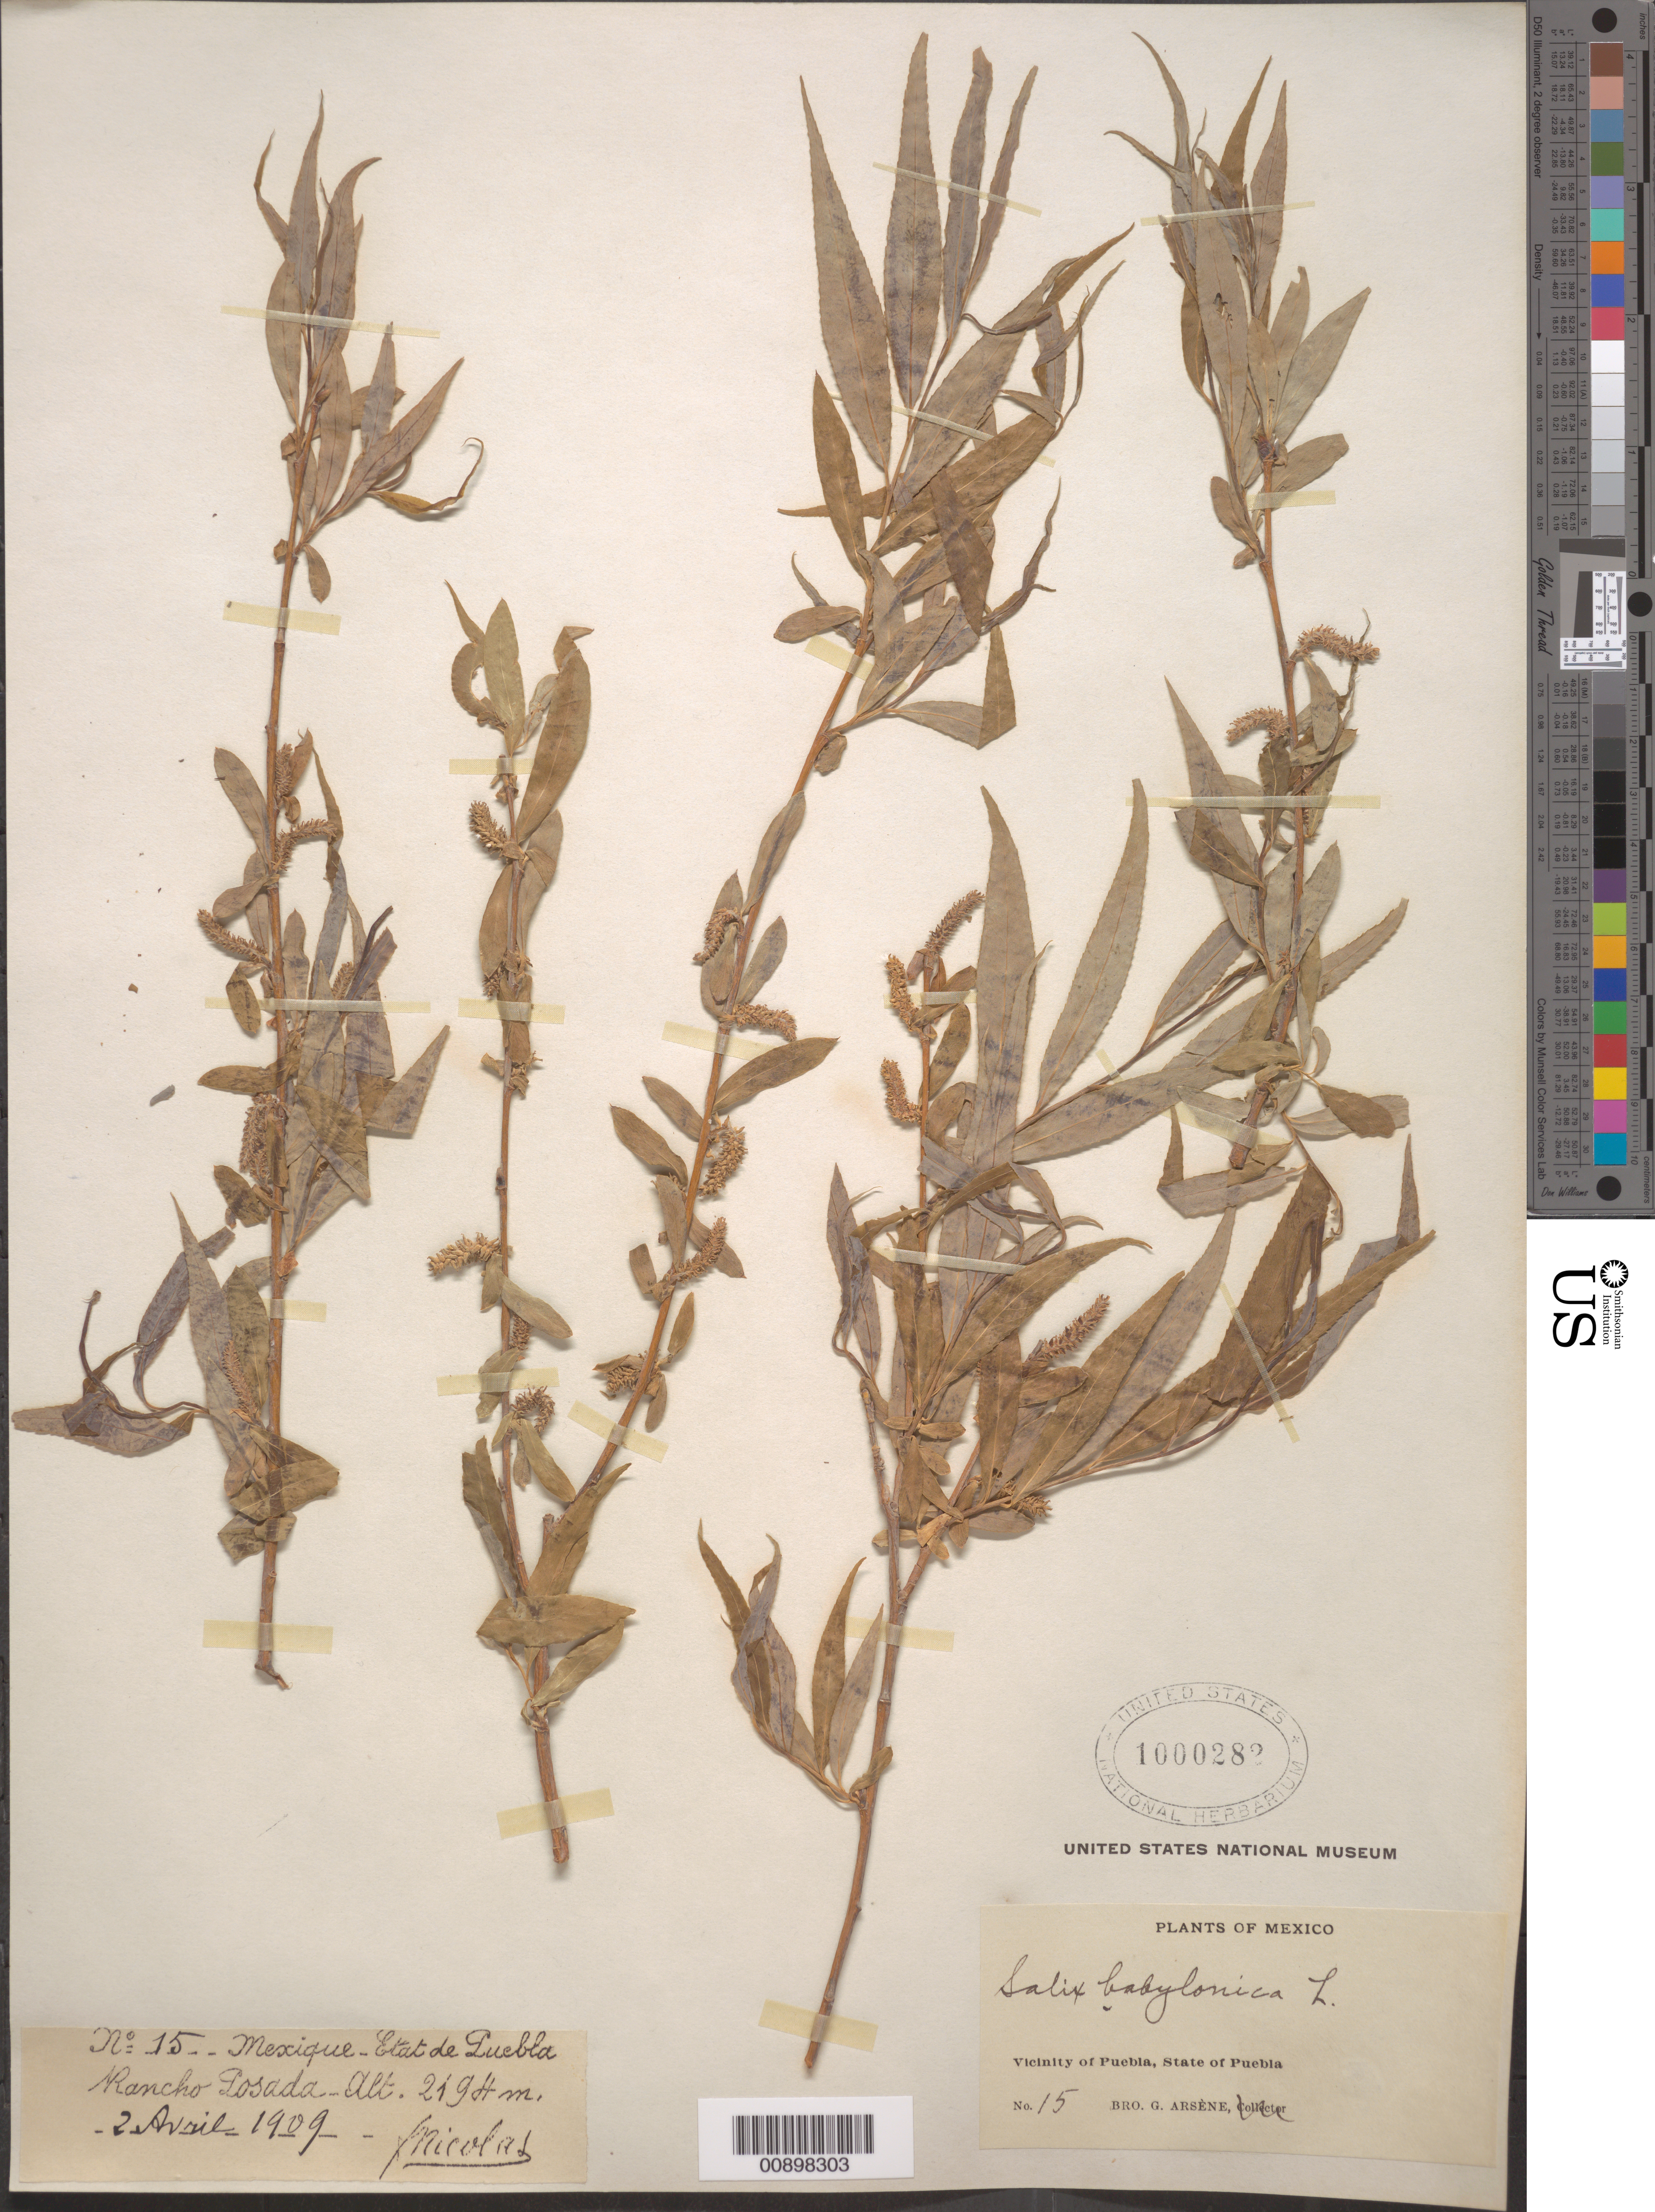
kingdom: Plantae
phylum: Tracheophyta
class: Magnoliopsida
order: Malpighiales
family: Salicaceae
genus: Salix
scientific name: Salix babylonica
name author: L.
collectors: B. Nicolas & Bro. G. Arsène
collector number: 15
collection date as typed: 02 Apr 1909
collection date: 1909-04-02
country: Mexico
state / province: Puebla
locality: Etat de Puebla. Rancho Posada.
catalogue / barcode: US 1000282